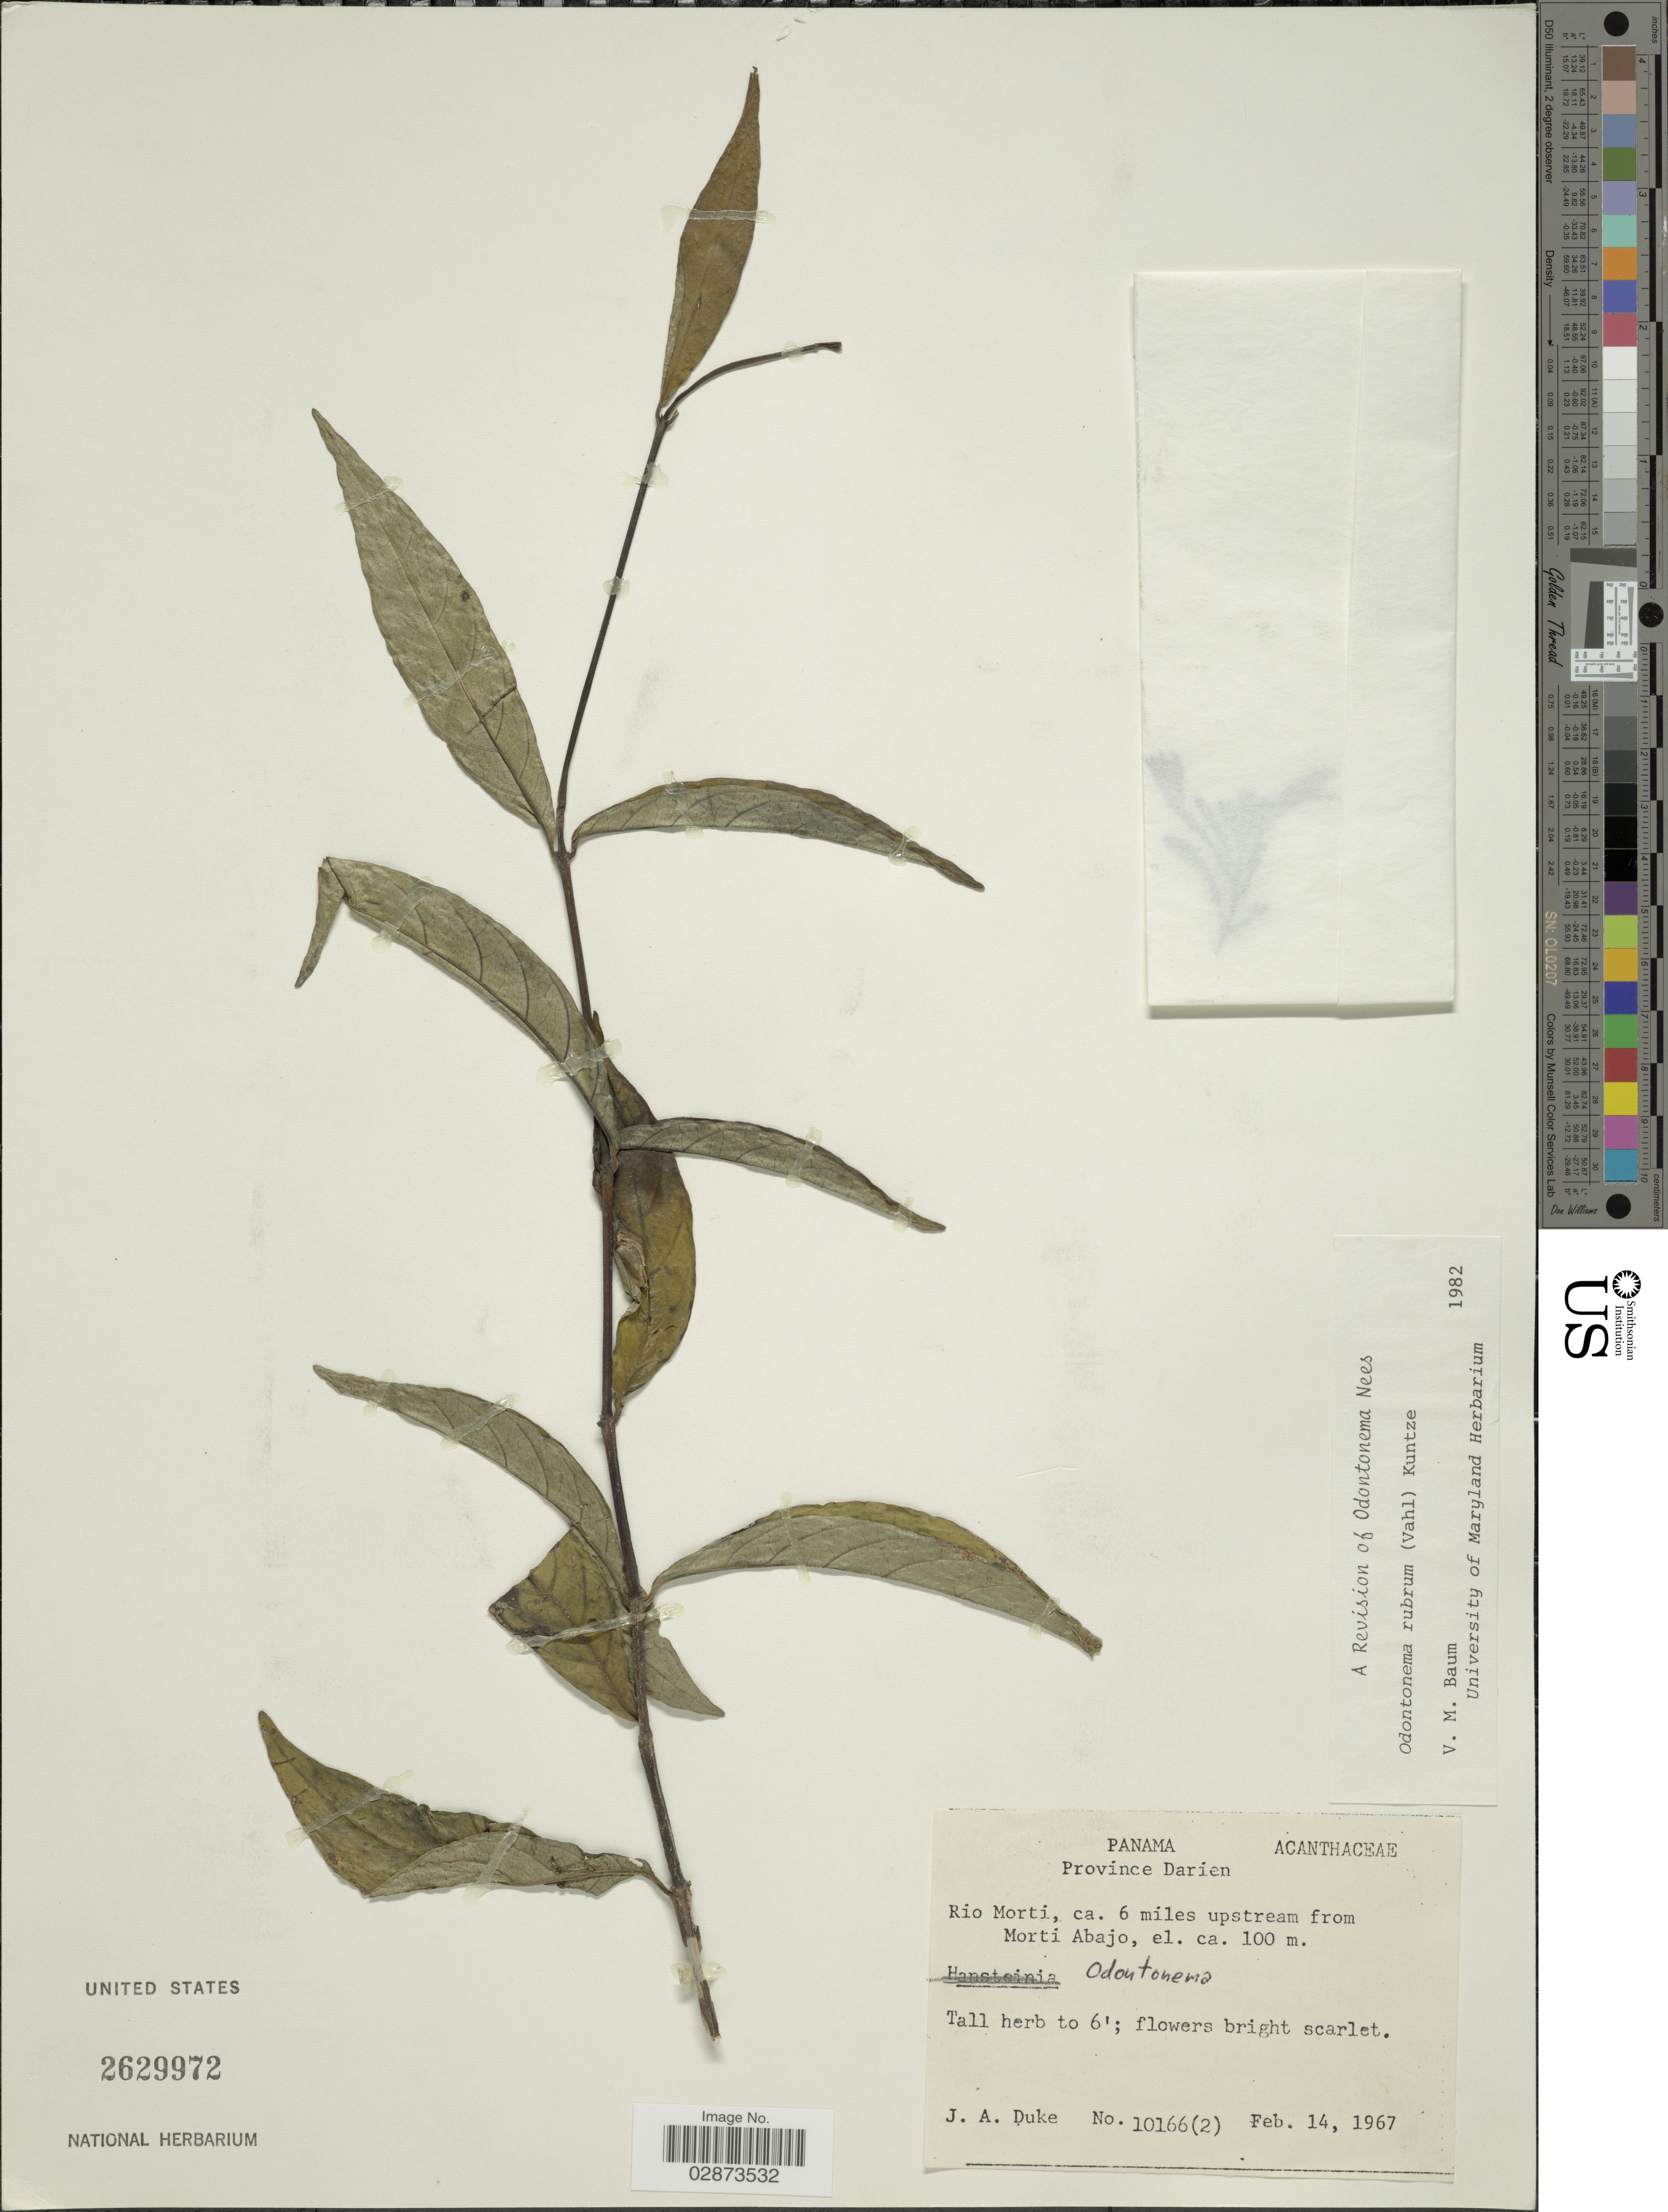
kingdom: Plantae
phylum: Tracheophyta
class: Magnoliopsida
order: Lamiales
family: Acanthaceae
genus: Odontonema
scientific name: Odontonema rubrum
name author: (Vahl) Kuntze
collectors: J. A. Duke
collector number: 10166 (2)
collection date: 1967-02-14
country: Panama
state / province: Darién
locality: Rio Morti, ca. 6 miles upstream from Morti Abajo.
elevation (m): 100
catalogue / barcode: US 2629972